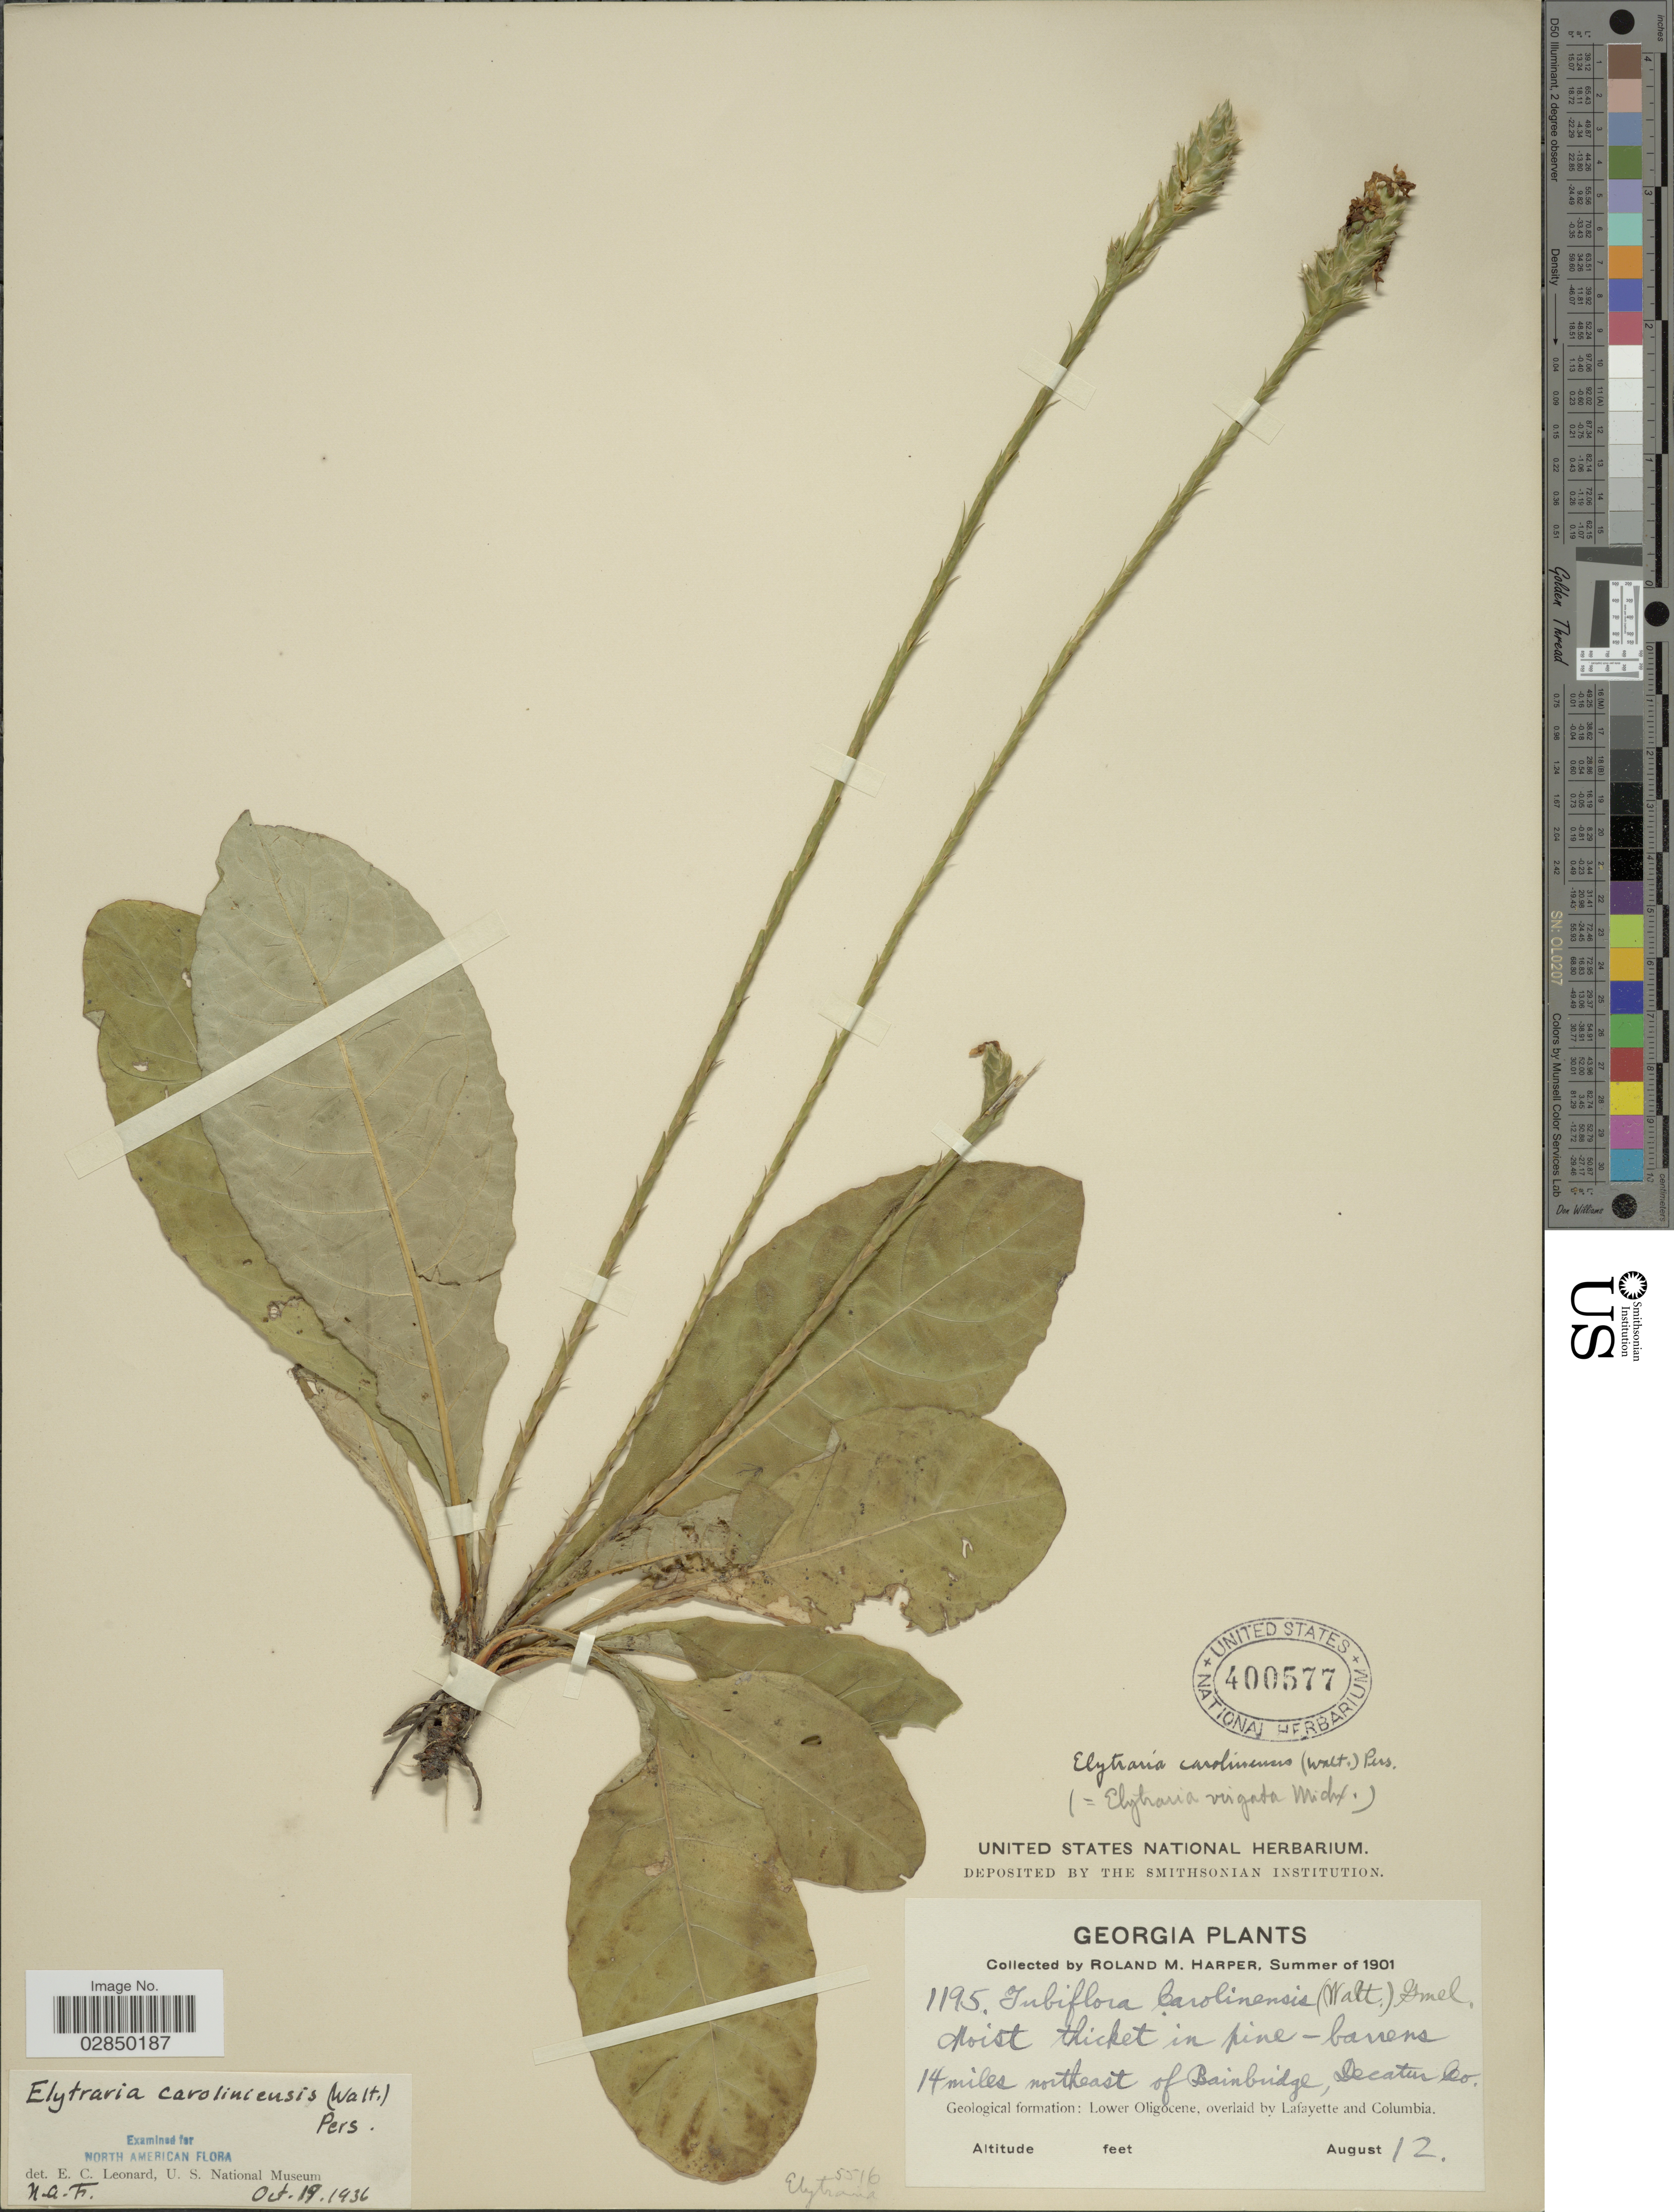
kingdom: Plantae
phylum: Tracheophyta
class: Magnoliopsida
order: Lamiales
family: Acanthaceae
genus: Elytraria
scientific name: Elytraria caroliniensis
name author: (J.F. Gmel.) Pers.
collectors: R. M. Harper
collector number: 1195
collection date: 1901-08-12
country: United States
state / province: Georgia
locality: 14 miles northeast of Bainbridge, Decatur Co.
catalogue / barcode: US 400577